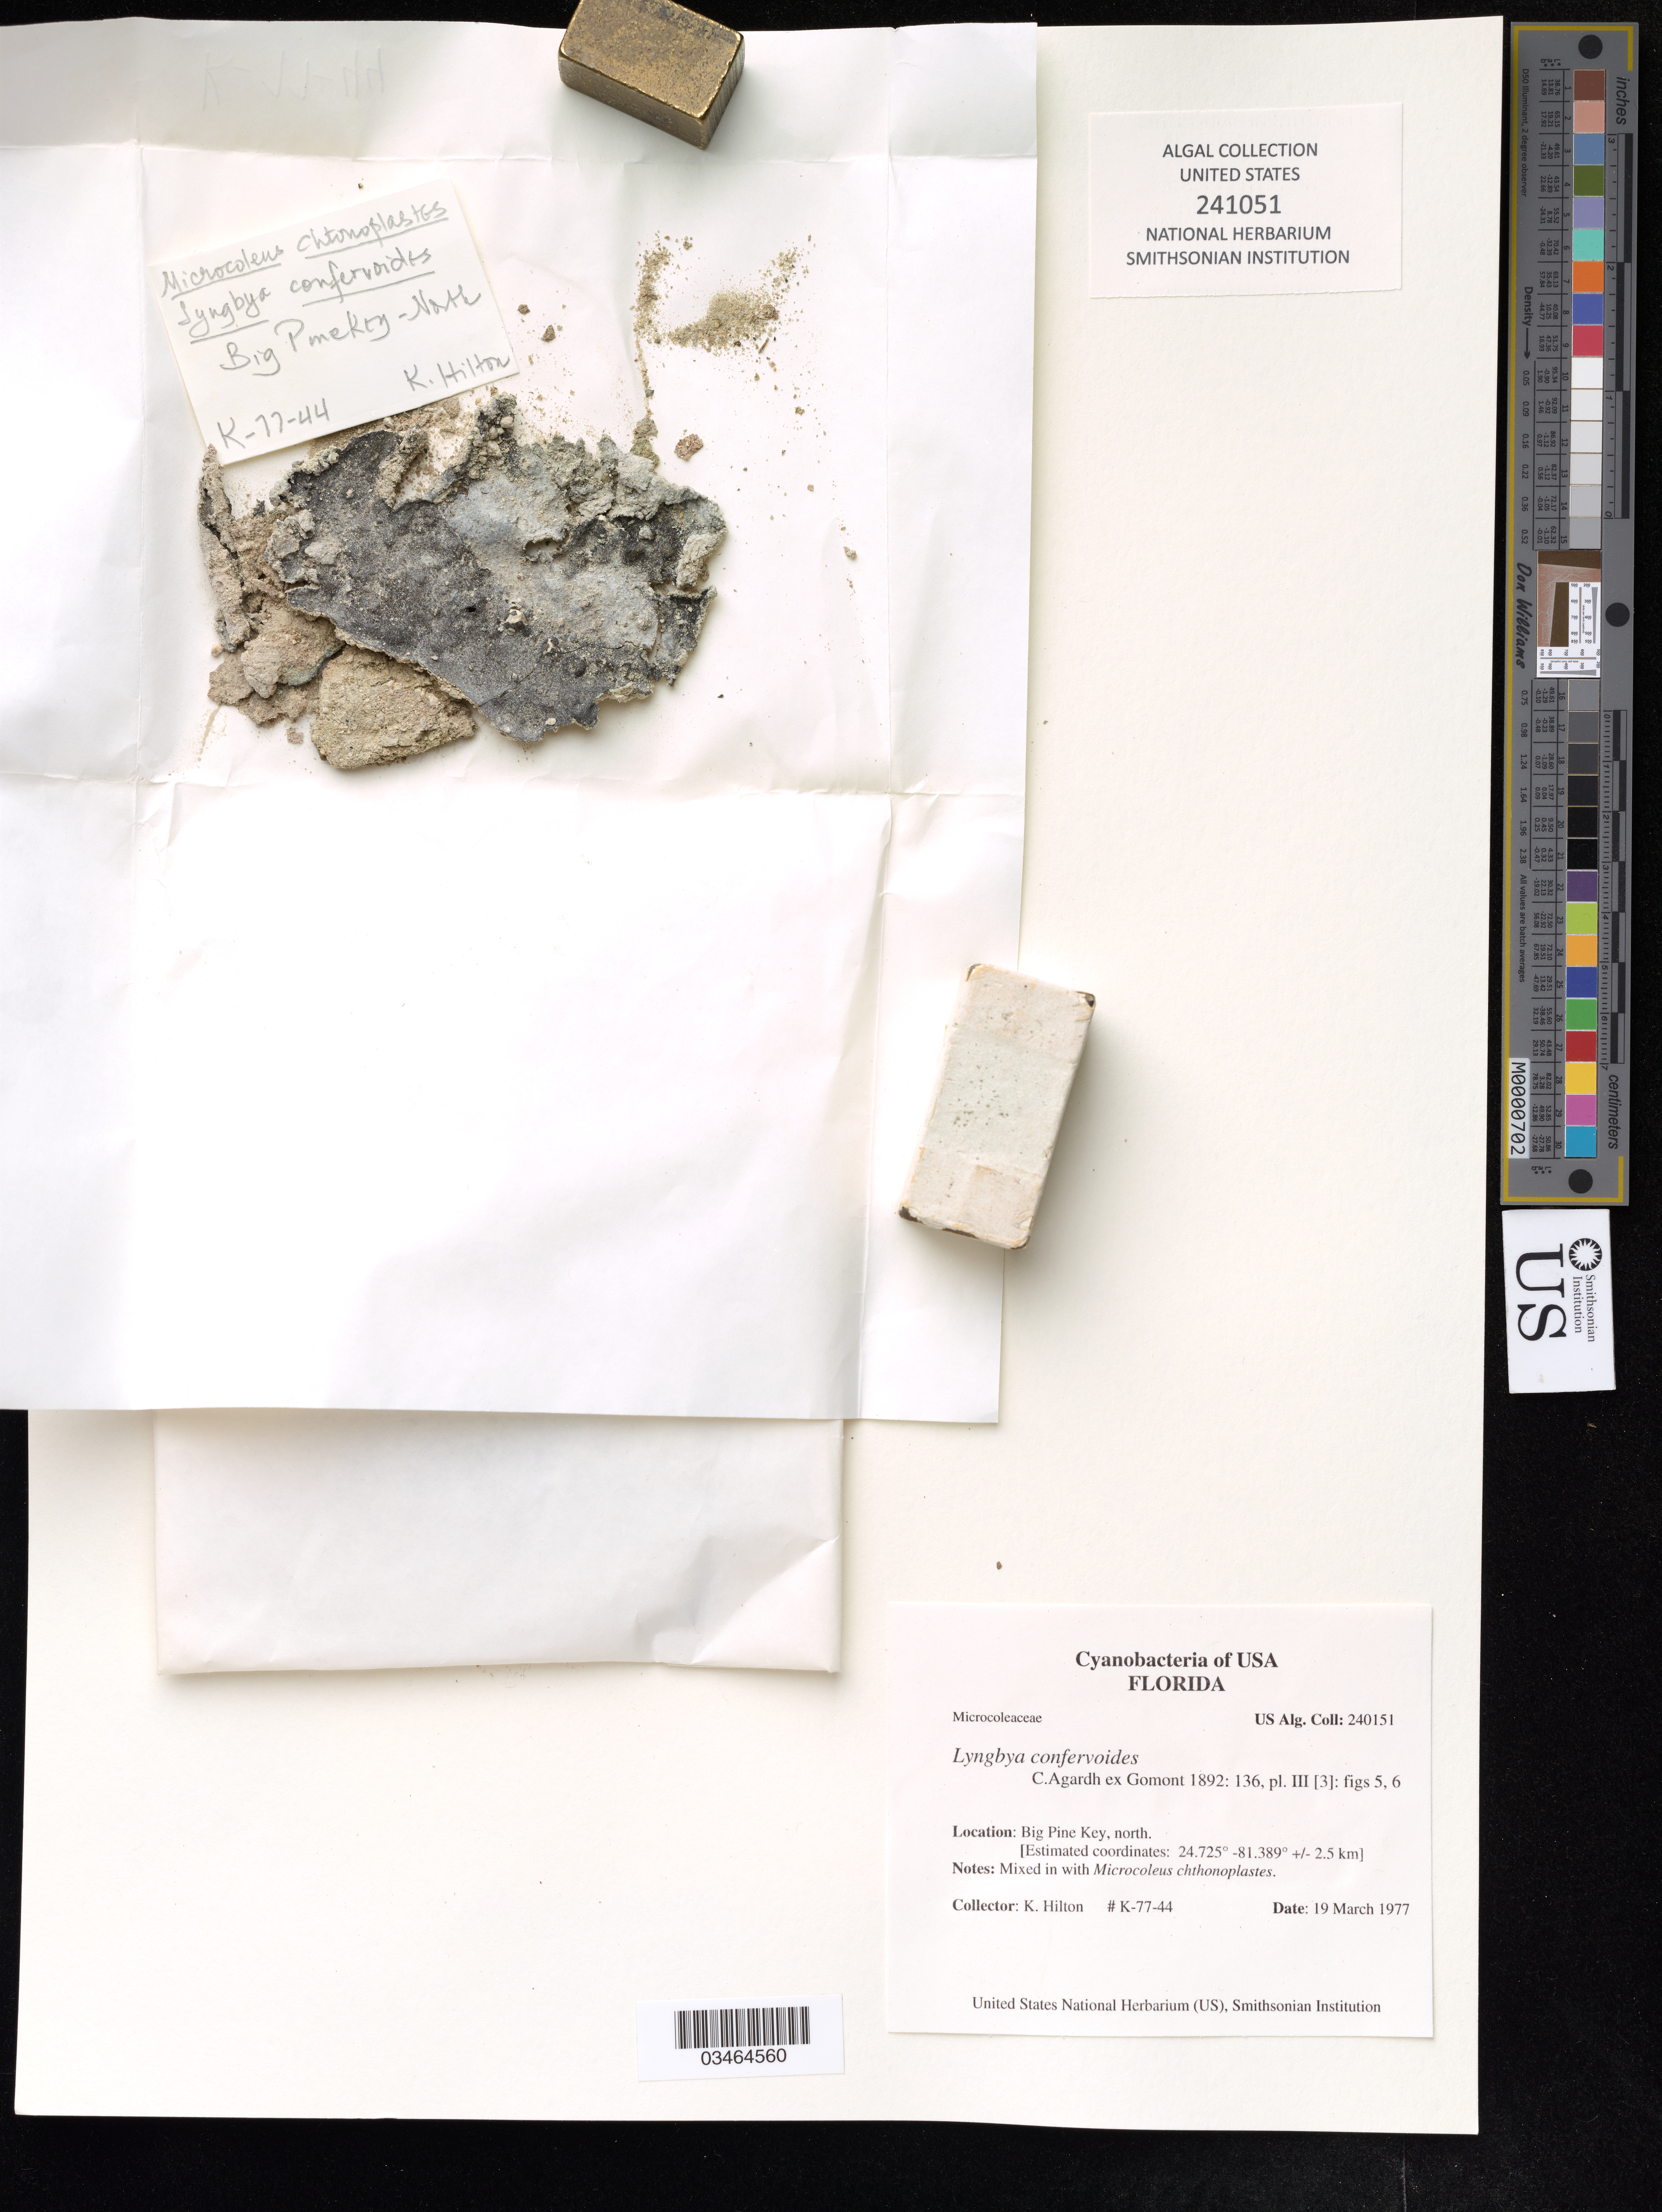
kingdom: Bacteria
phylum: Cyanobacteria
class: Cyanobacteriia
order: Cyanobacteriales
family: Microcoleaceae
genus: Microcoleus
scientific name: Microcoleus chthonoplastes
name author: Thur. ex Gomont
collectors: K. Hilton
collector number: K-77-44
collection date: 1977-03-19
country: United States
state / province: Florida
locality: Big Pine Key, north.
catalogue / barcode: US 241051